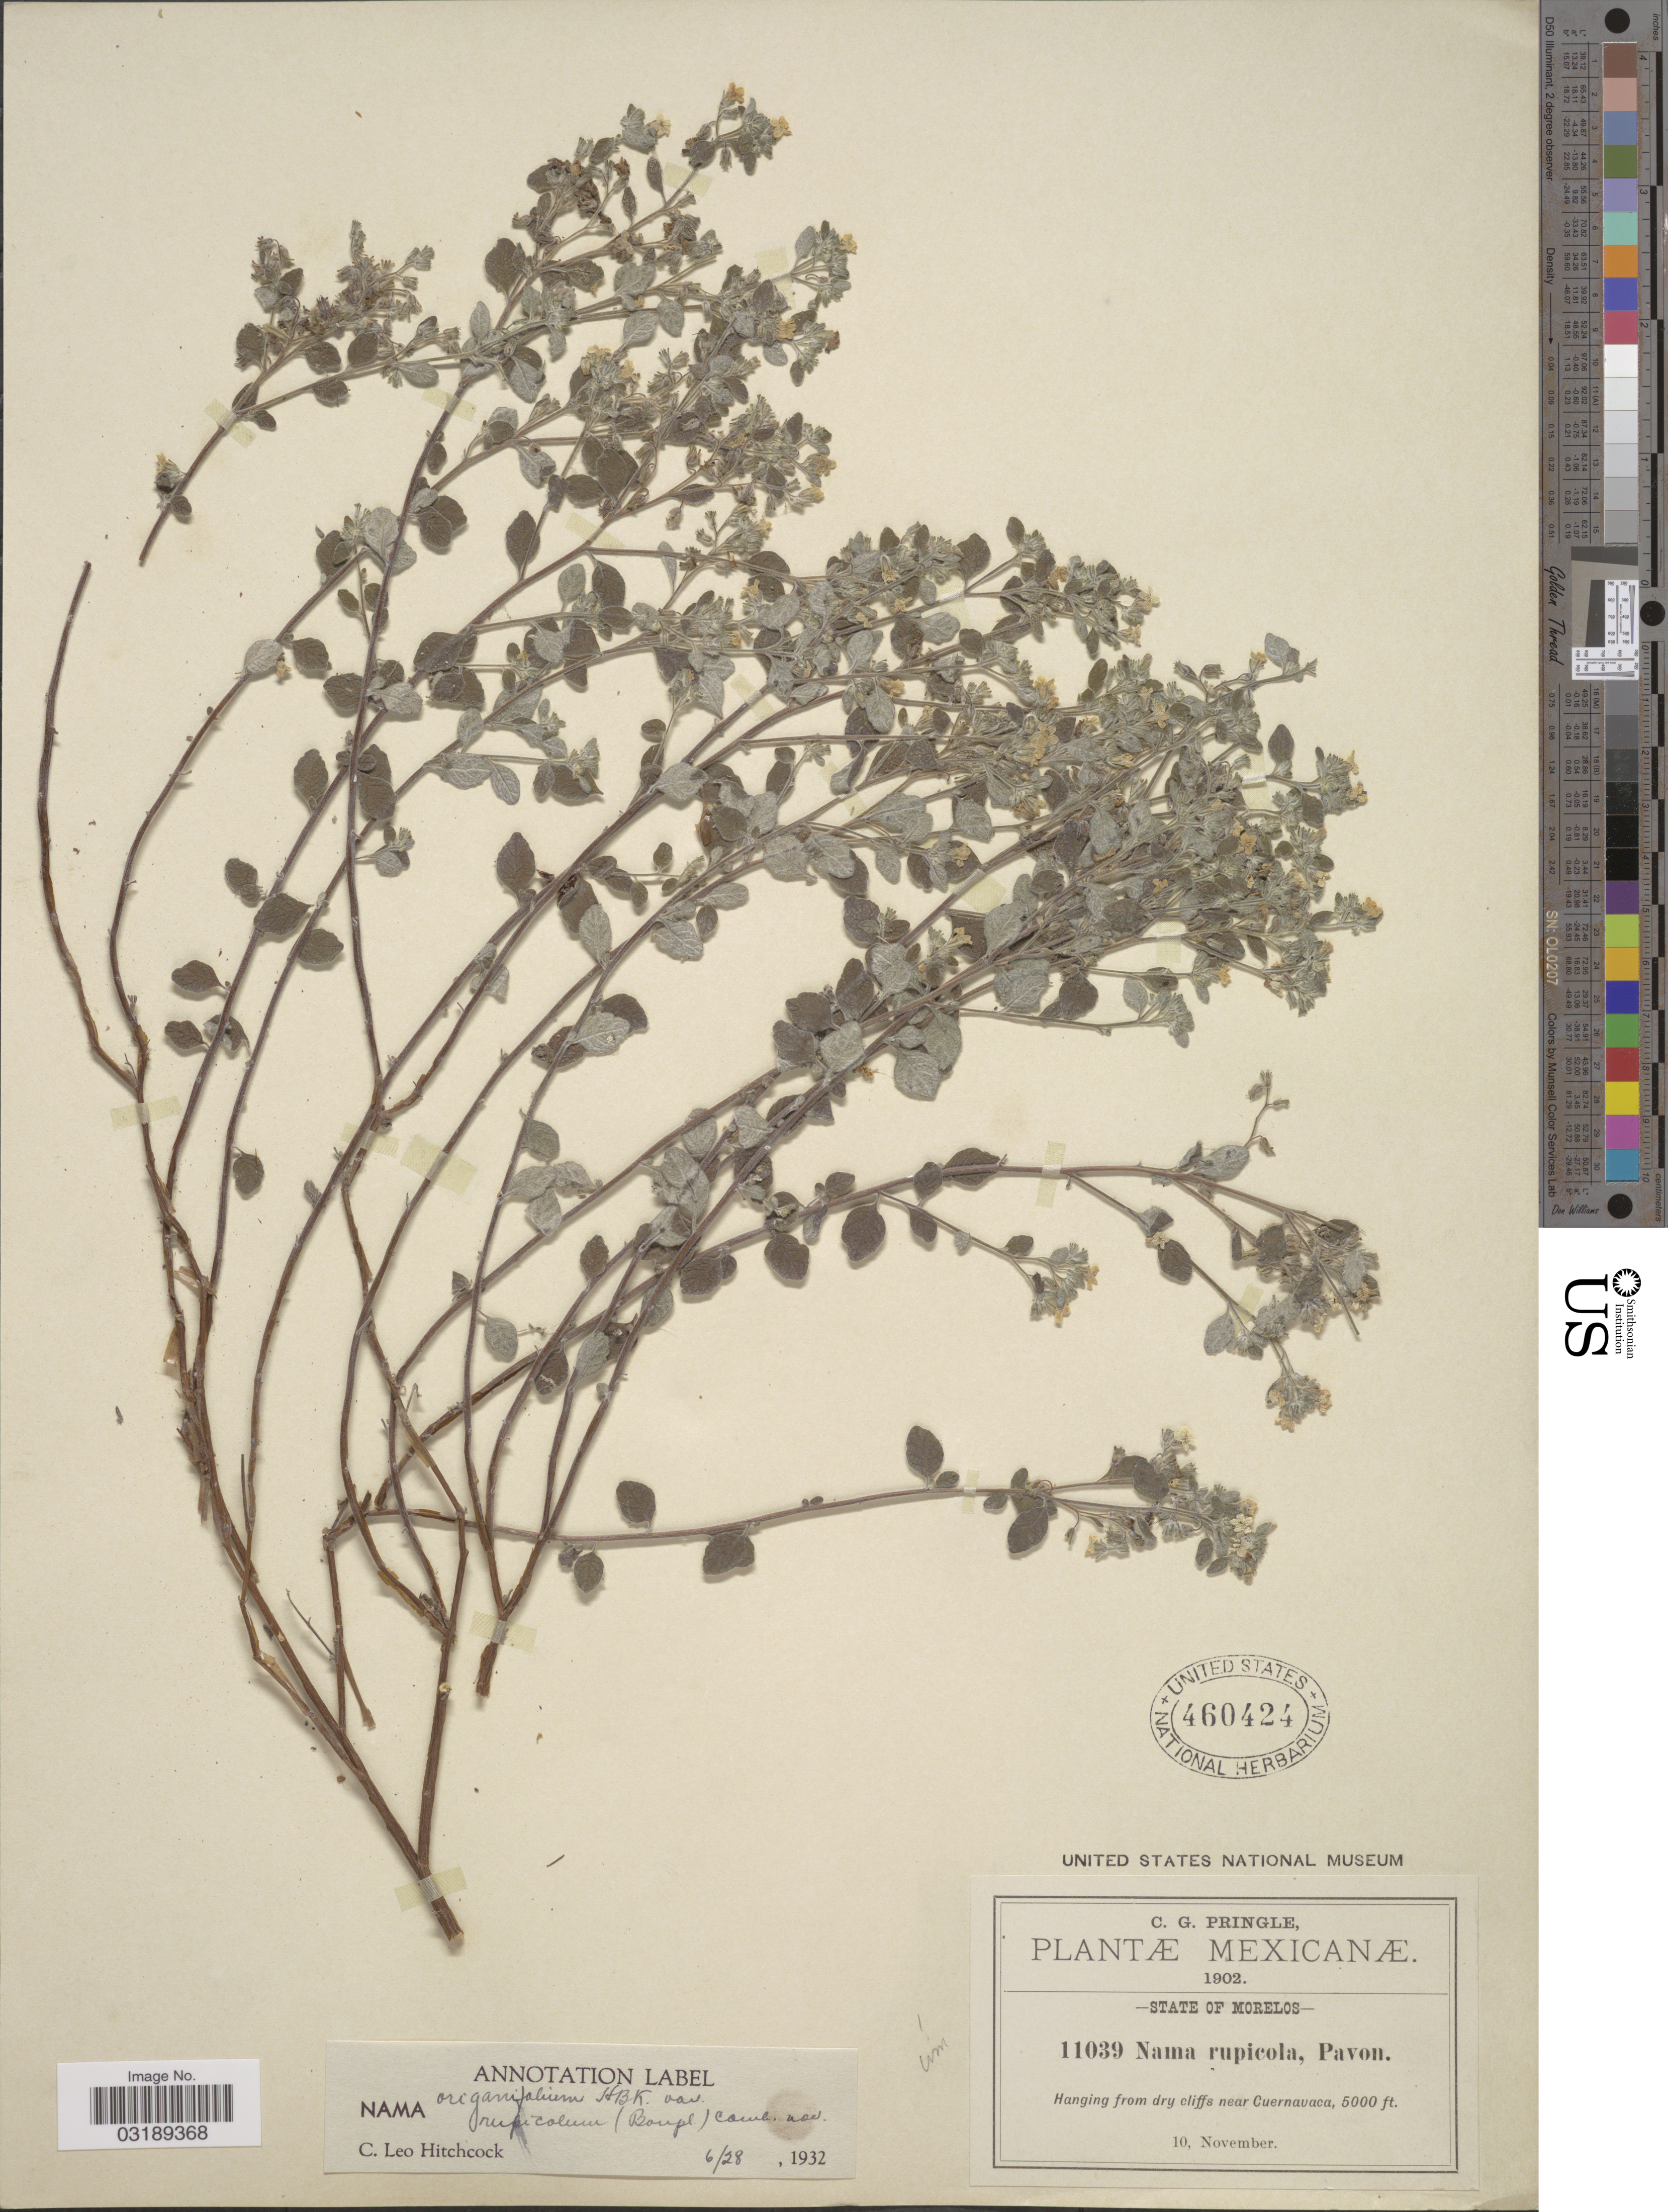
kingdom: Plantae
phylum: Tracheophyta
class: Magnoliopsida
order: Boraginales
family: Namaceae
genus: Nama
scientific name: Nama origanifolium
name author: Kunth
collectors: C. G. Pringle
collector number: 11039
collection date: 1902-11-10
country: Mexico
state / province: Morelos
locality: Hanging from dry cliffs near Cuernavaca.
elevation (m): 1524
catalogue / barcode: US 460424